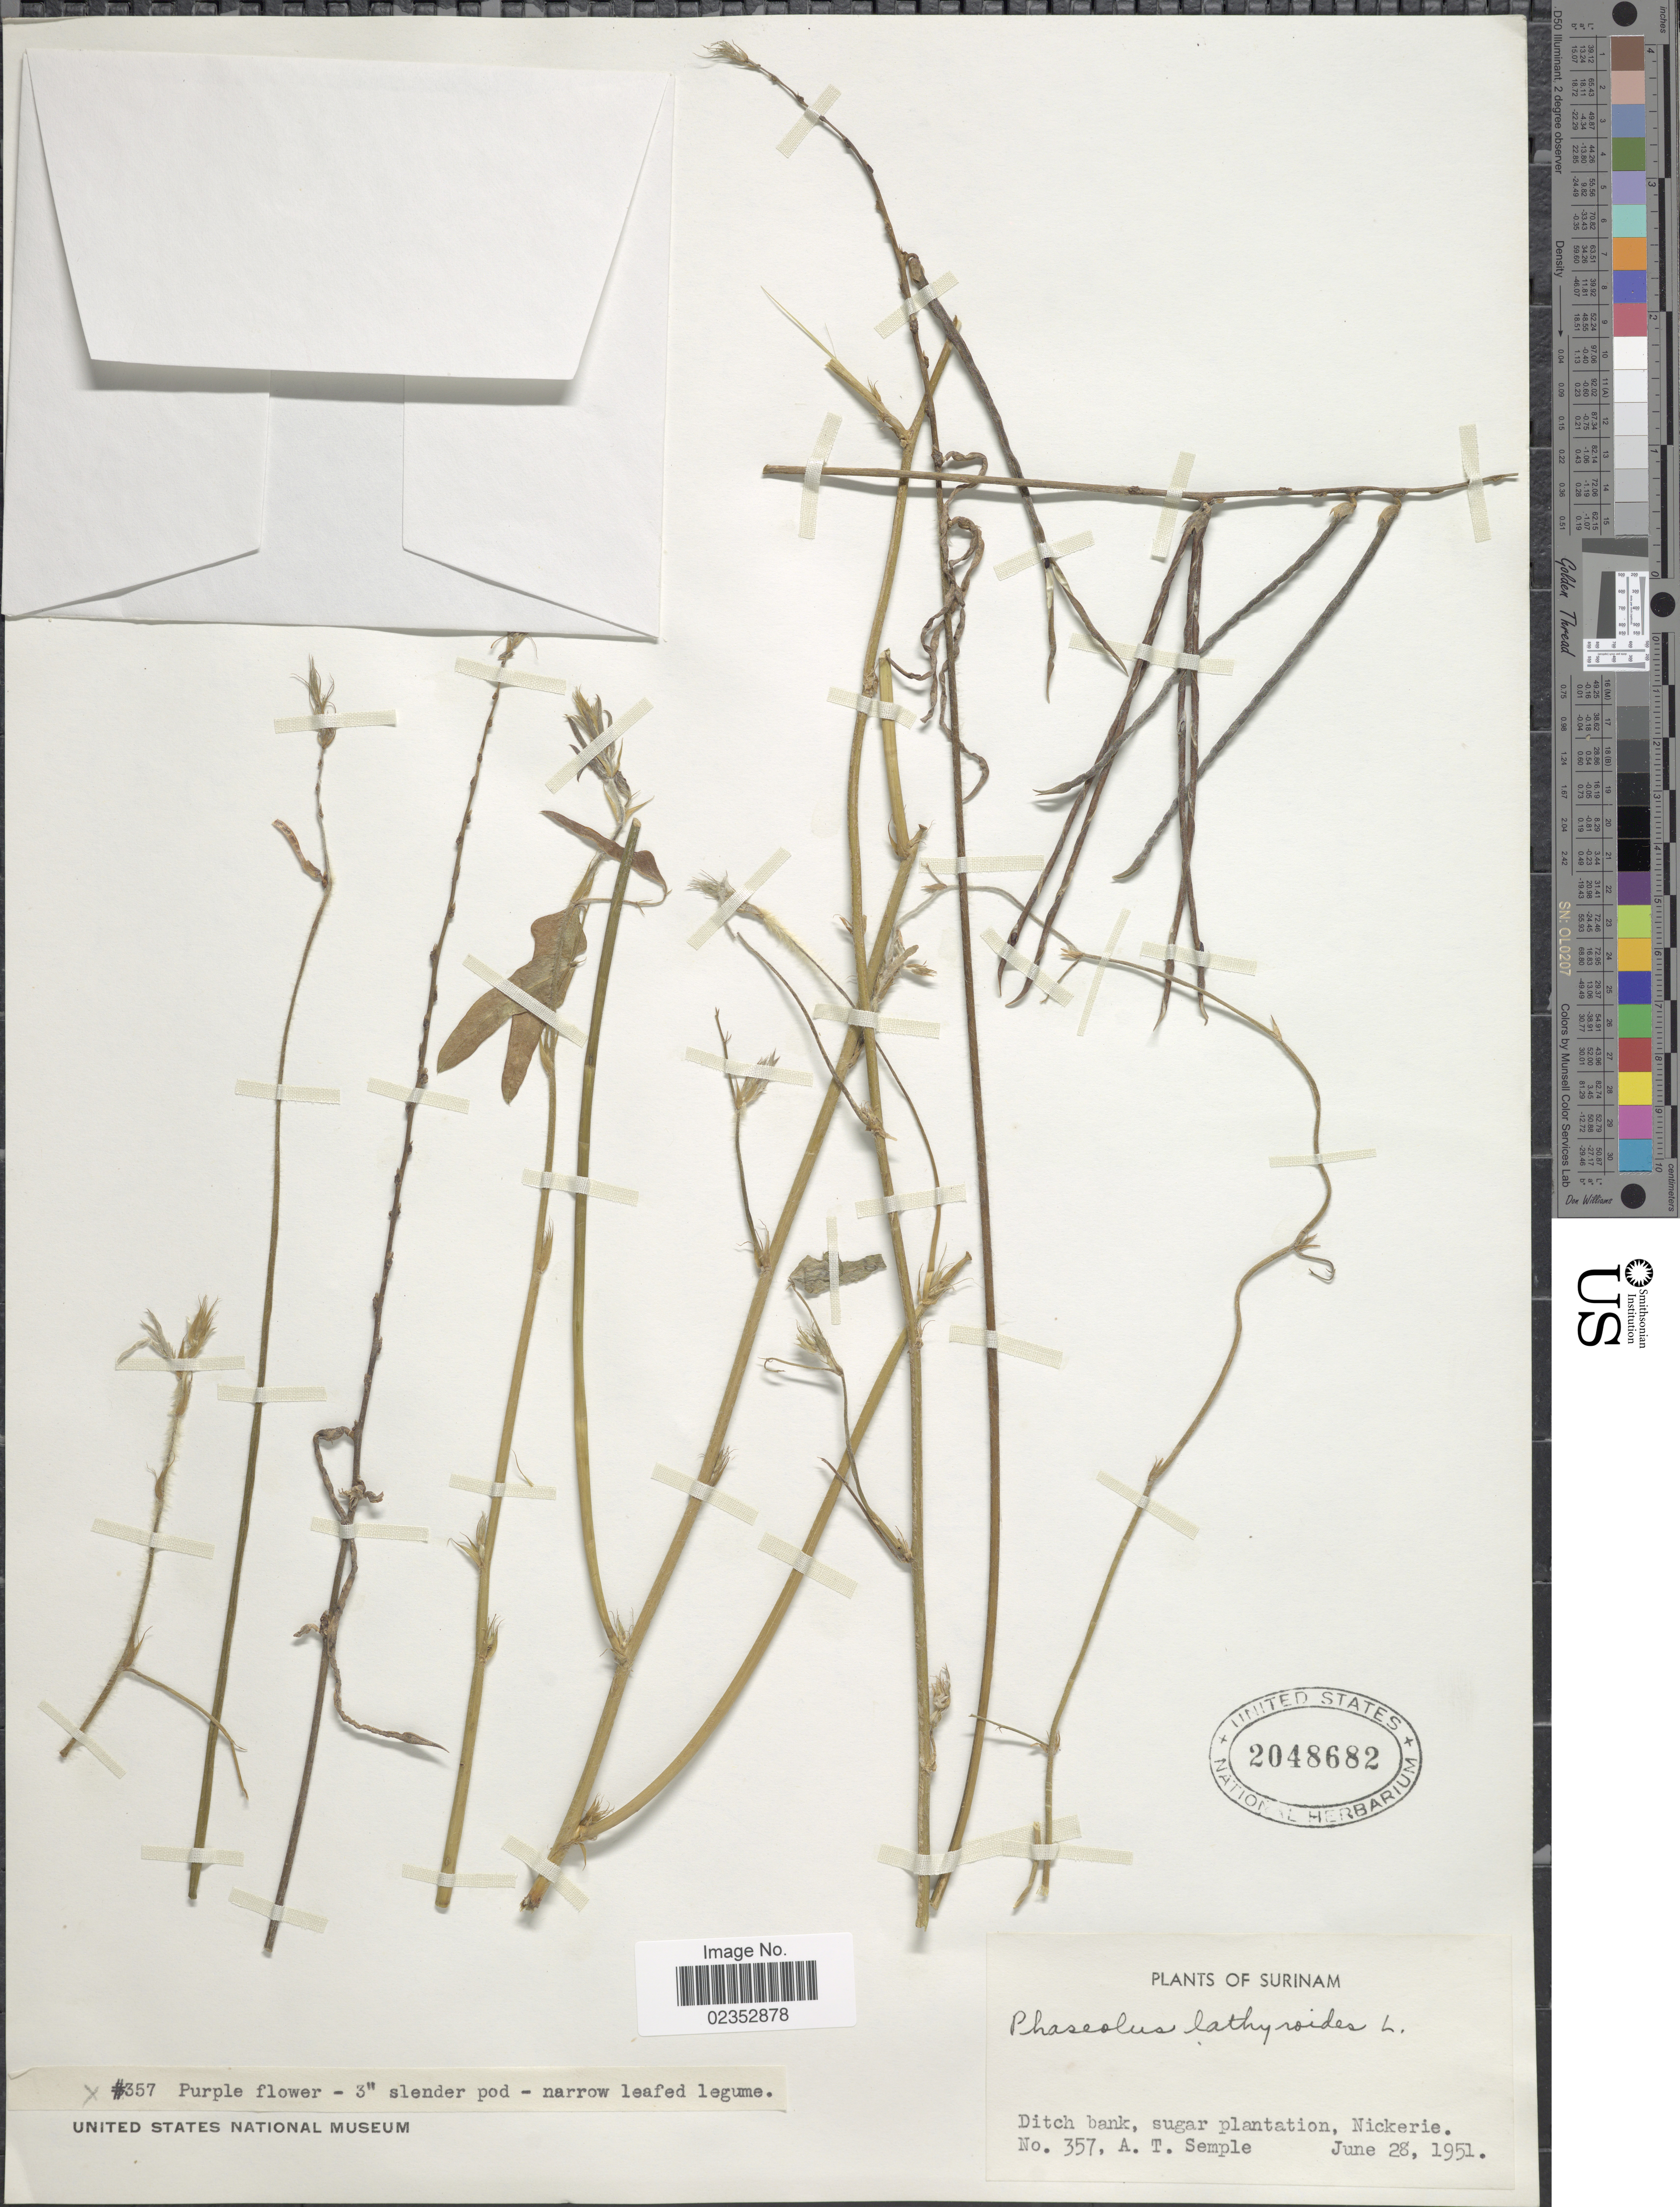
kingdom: Plantae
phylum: Tracheophyta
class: Magnoliopsida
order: Fabales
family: Fabaceae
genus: Phaseolus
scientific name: Phaseolus lathyroides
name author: L.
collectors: A. Semple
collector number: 357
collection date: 1951-06-28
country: Suriname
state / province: Nickerie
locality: Ditch bank, sugar plantation, Nickerie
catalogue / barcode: US 2048682